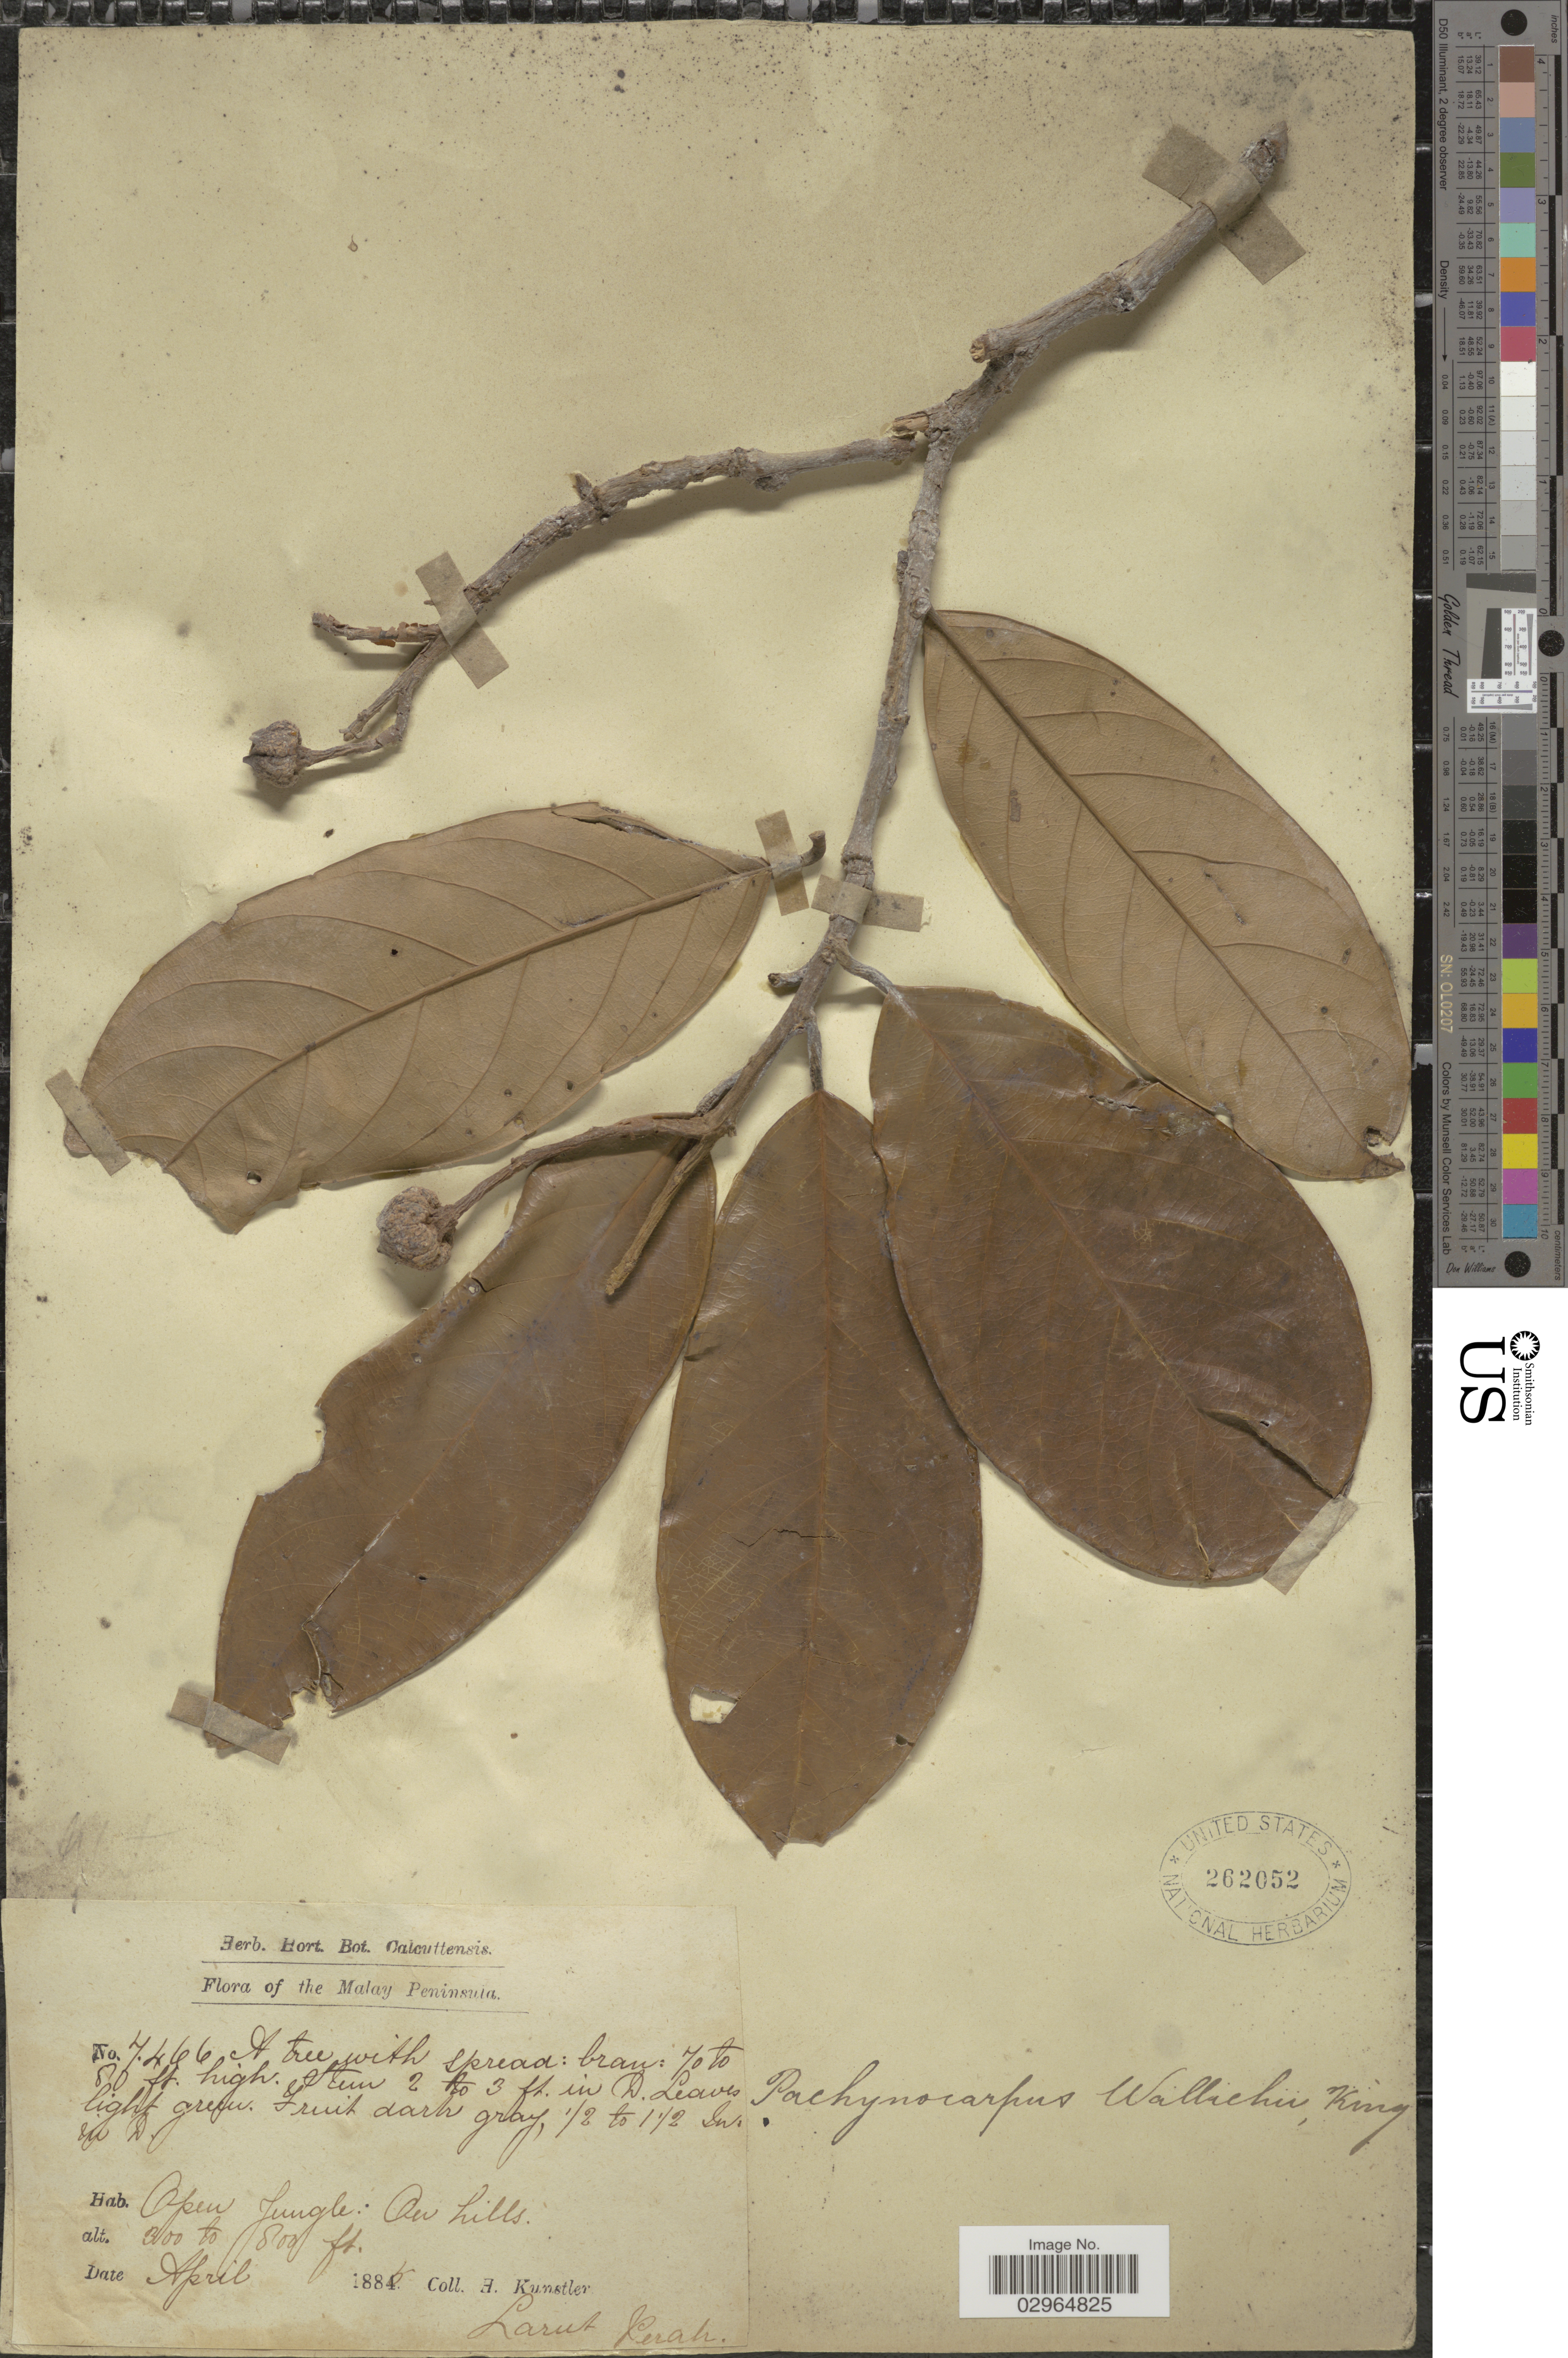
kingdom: Plantae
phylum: Tracheophyta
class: Magnoliopsida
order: Malvales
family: Dipterocarpaceae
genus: Vatica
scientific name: Vatica pauciflora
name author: (Korth.) Blume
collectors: H. Kunstler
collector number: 7466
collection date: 1885-04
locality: Malay Peninsula. Open Jungle: On hills.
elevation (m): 91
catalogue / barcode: US 262052